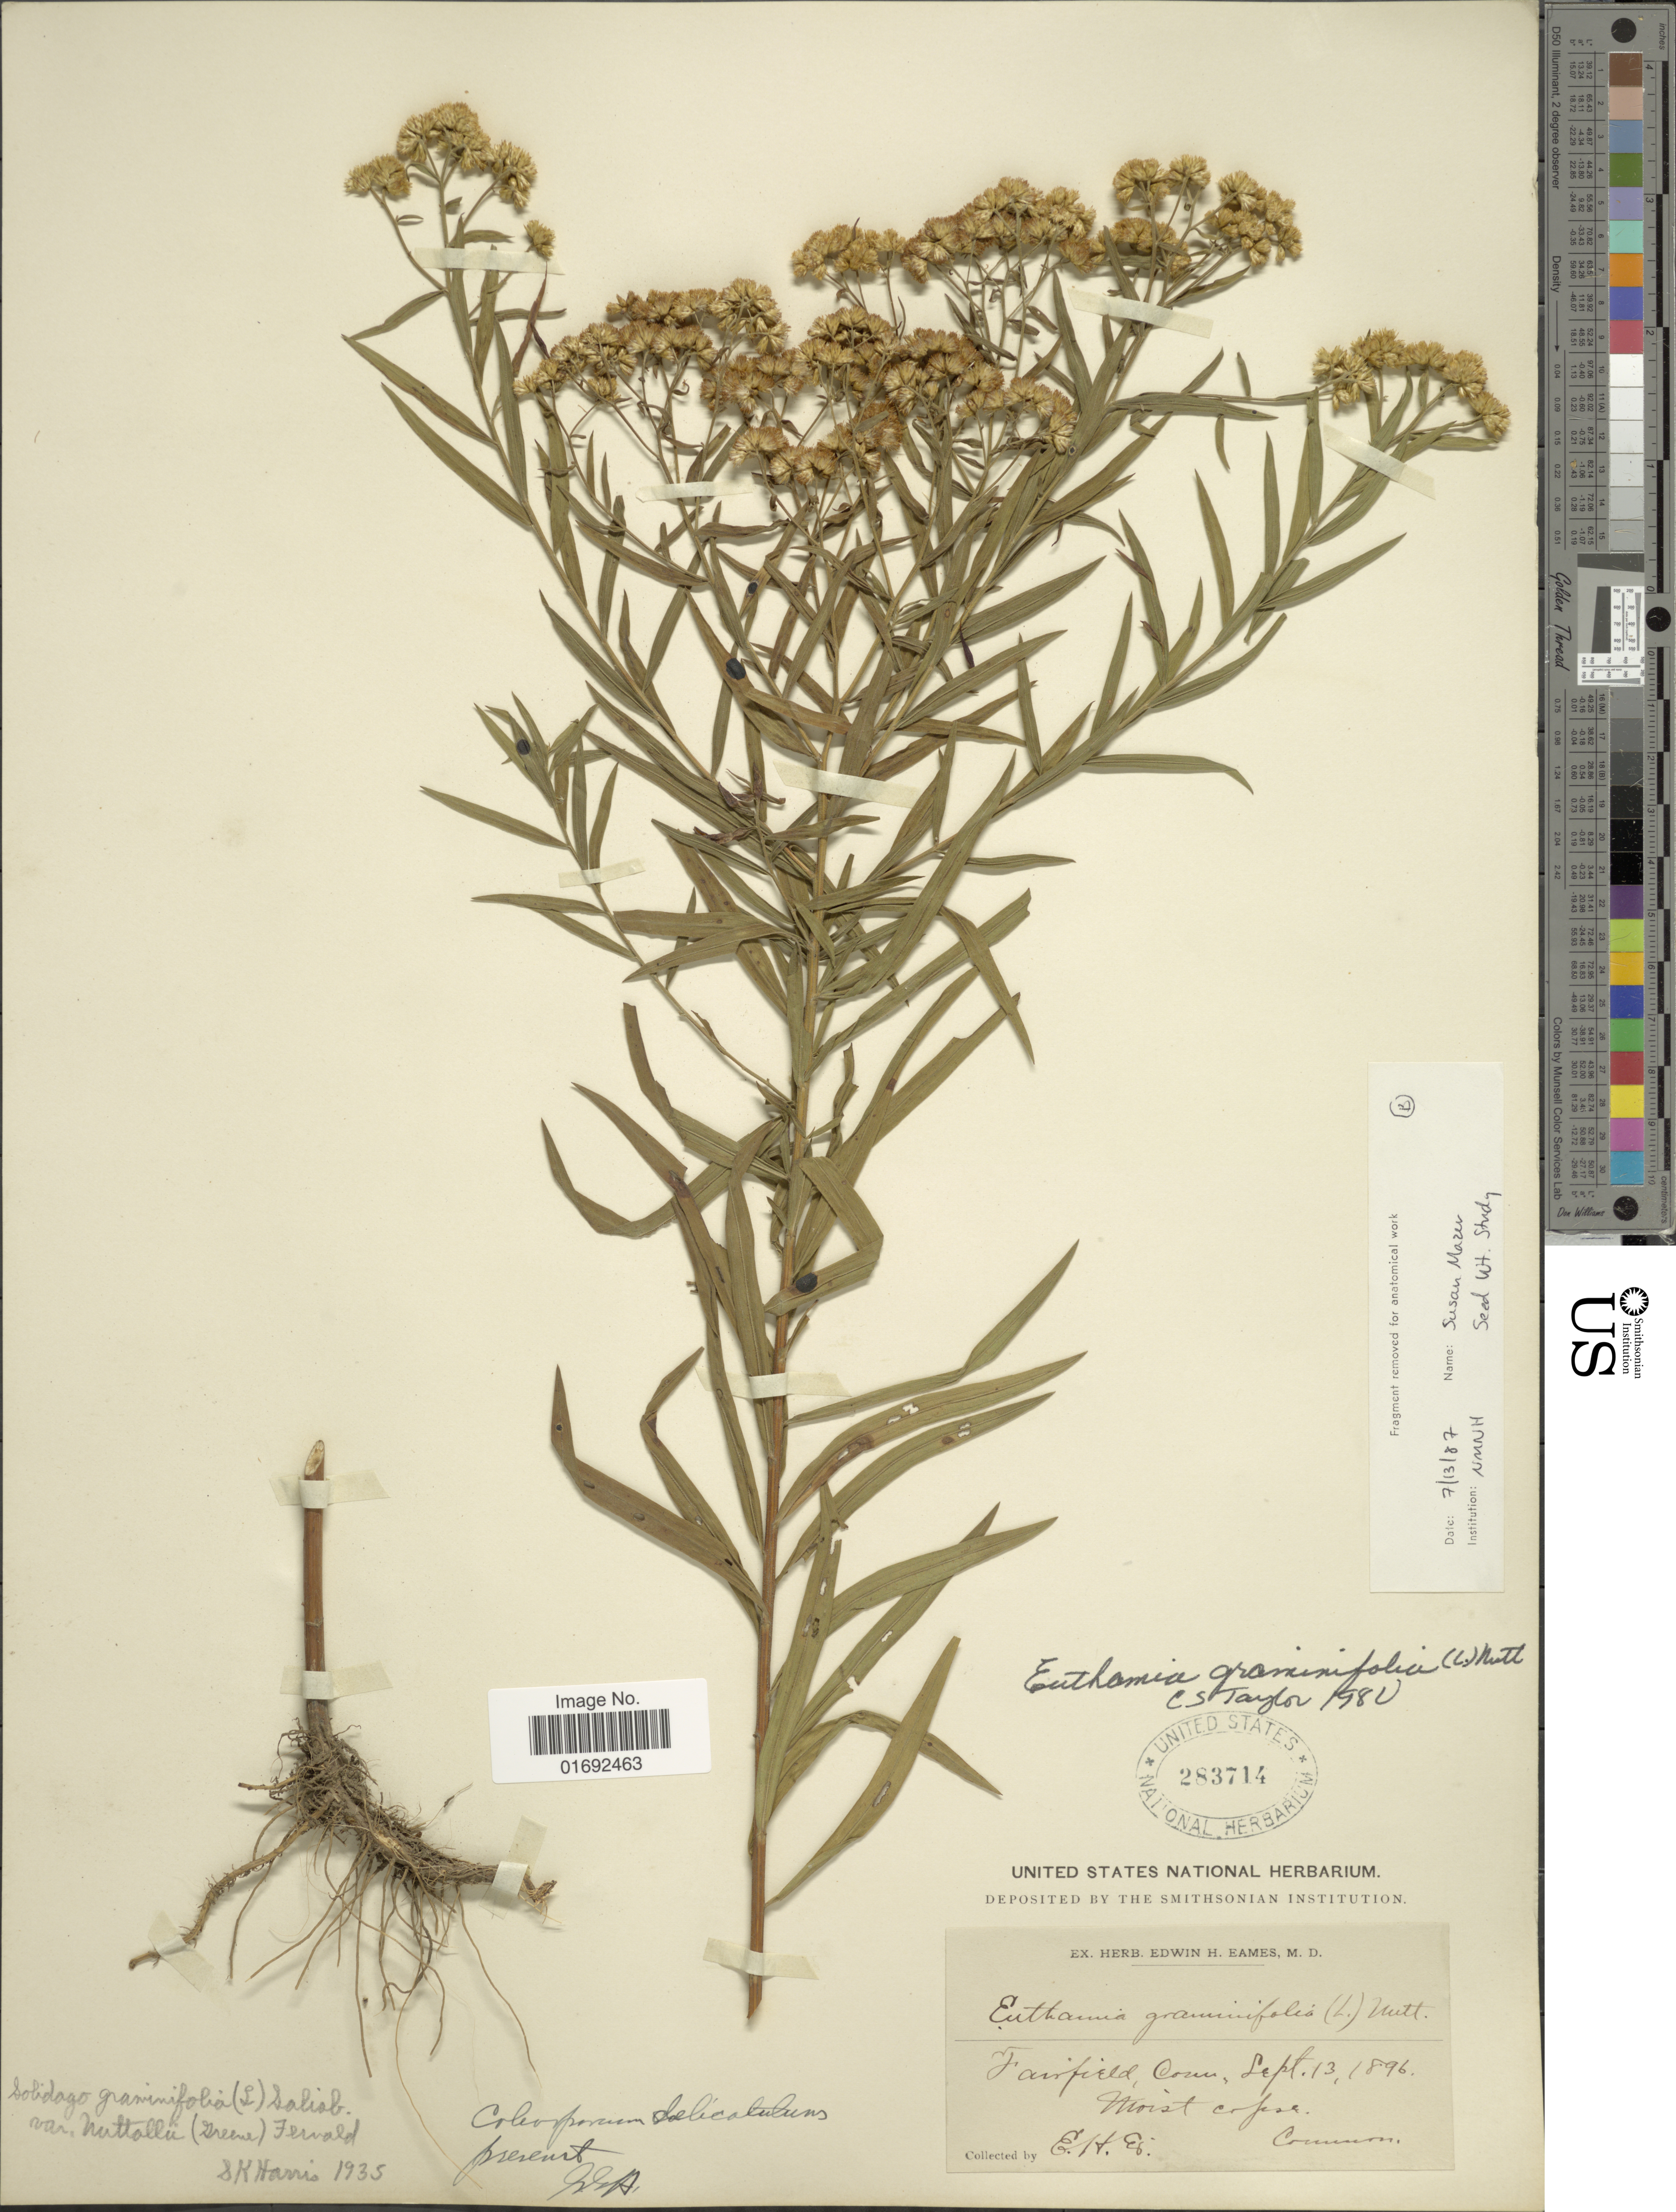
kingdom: Plantae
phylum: Tracheophyta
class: Magnoliopsida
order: Asterales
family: Asteraceae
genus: Euthamia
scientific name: Euthamia graminifolia var. nuttalii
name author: (S.W. Greene) W. Stone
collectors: E. H. Eames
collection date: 1896-09-13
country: United States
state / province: Connecticut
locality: Fairfield, Conn.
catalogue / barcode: US 283714